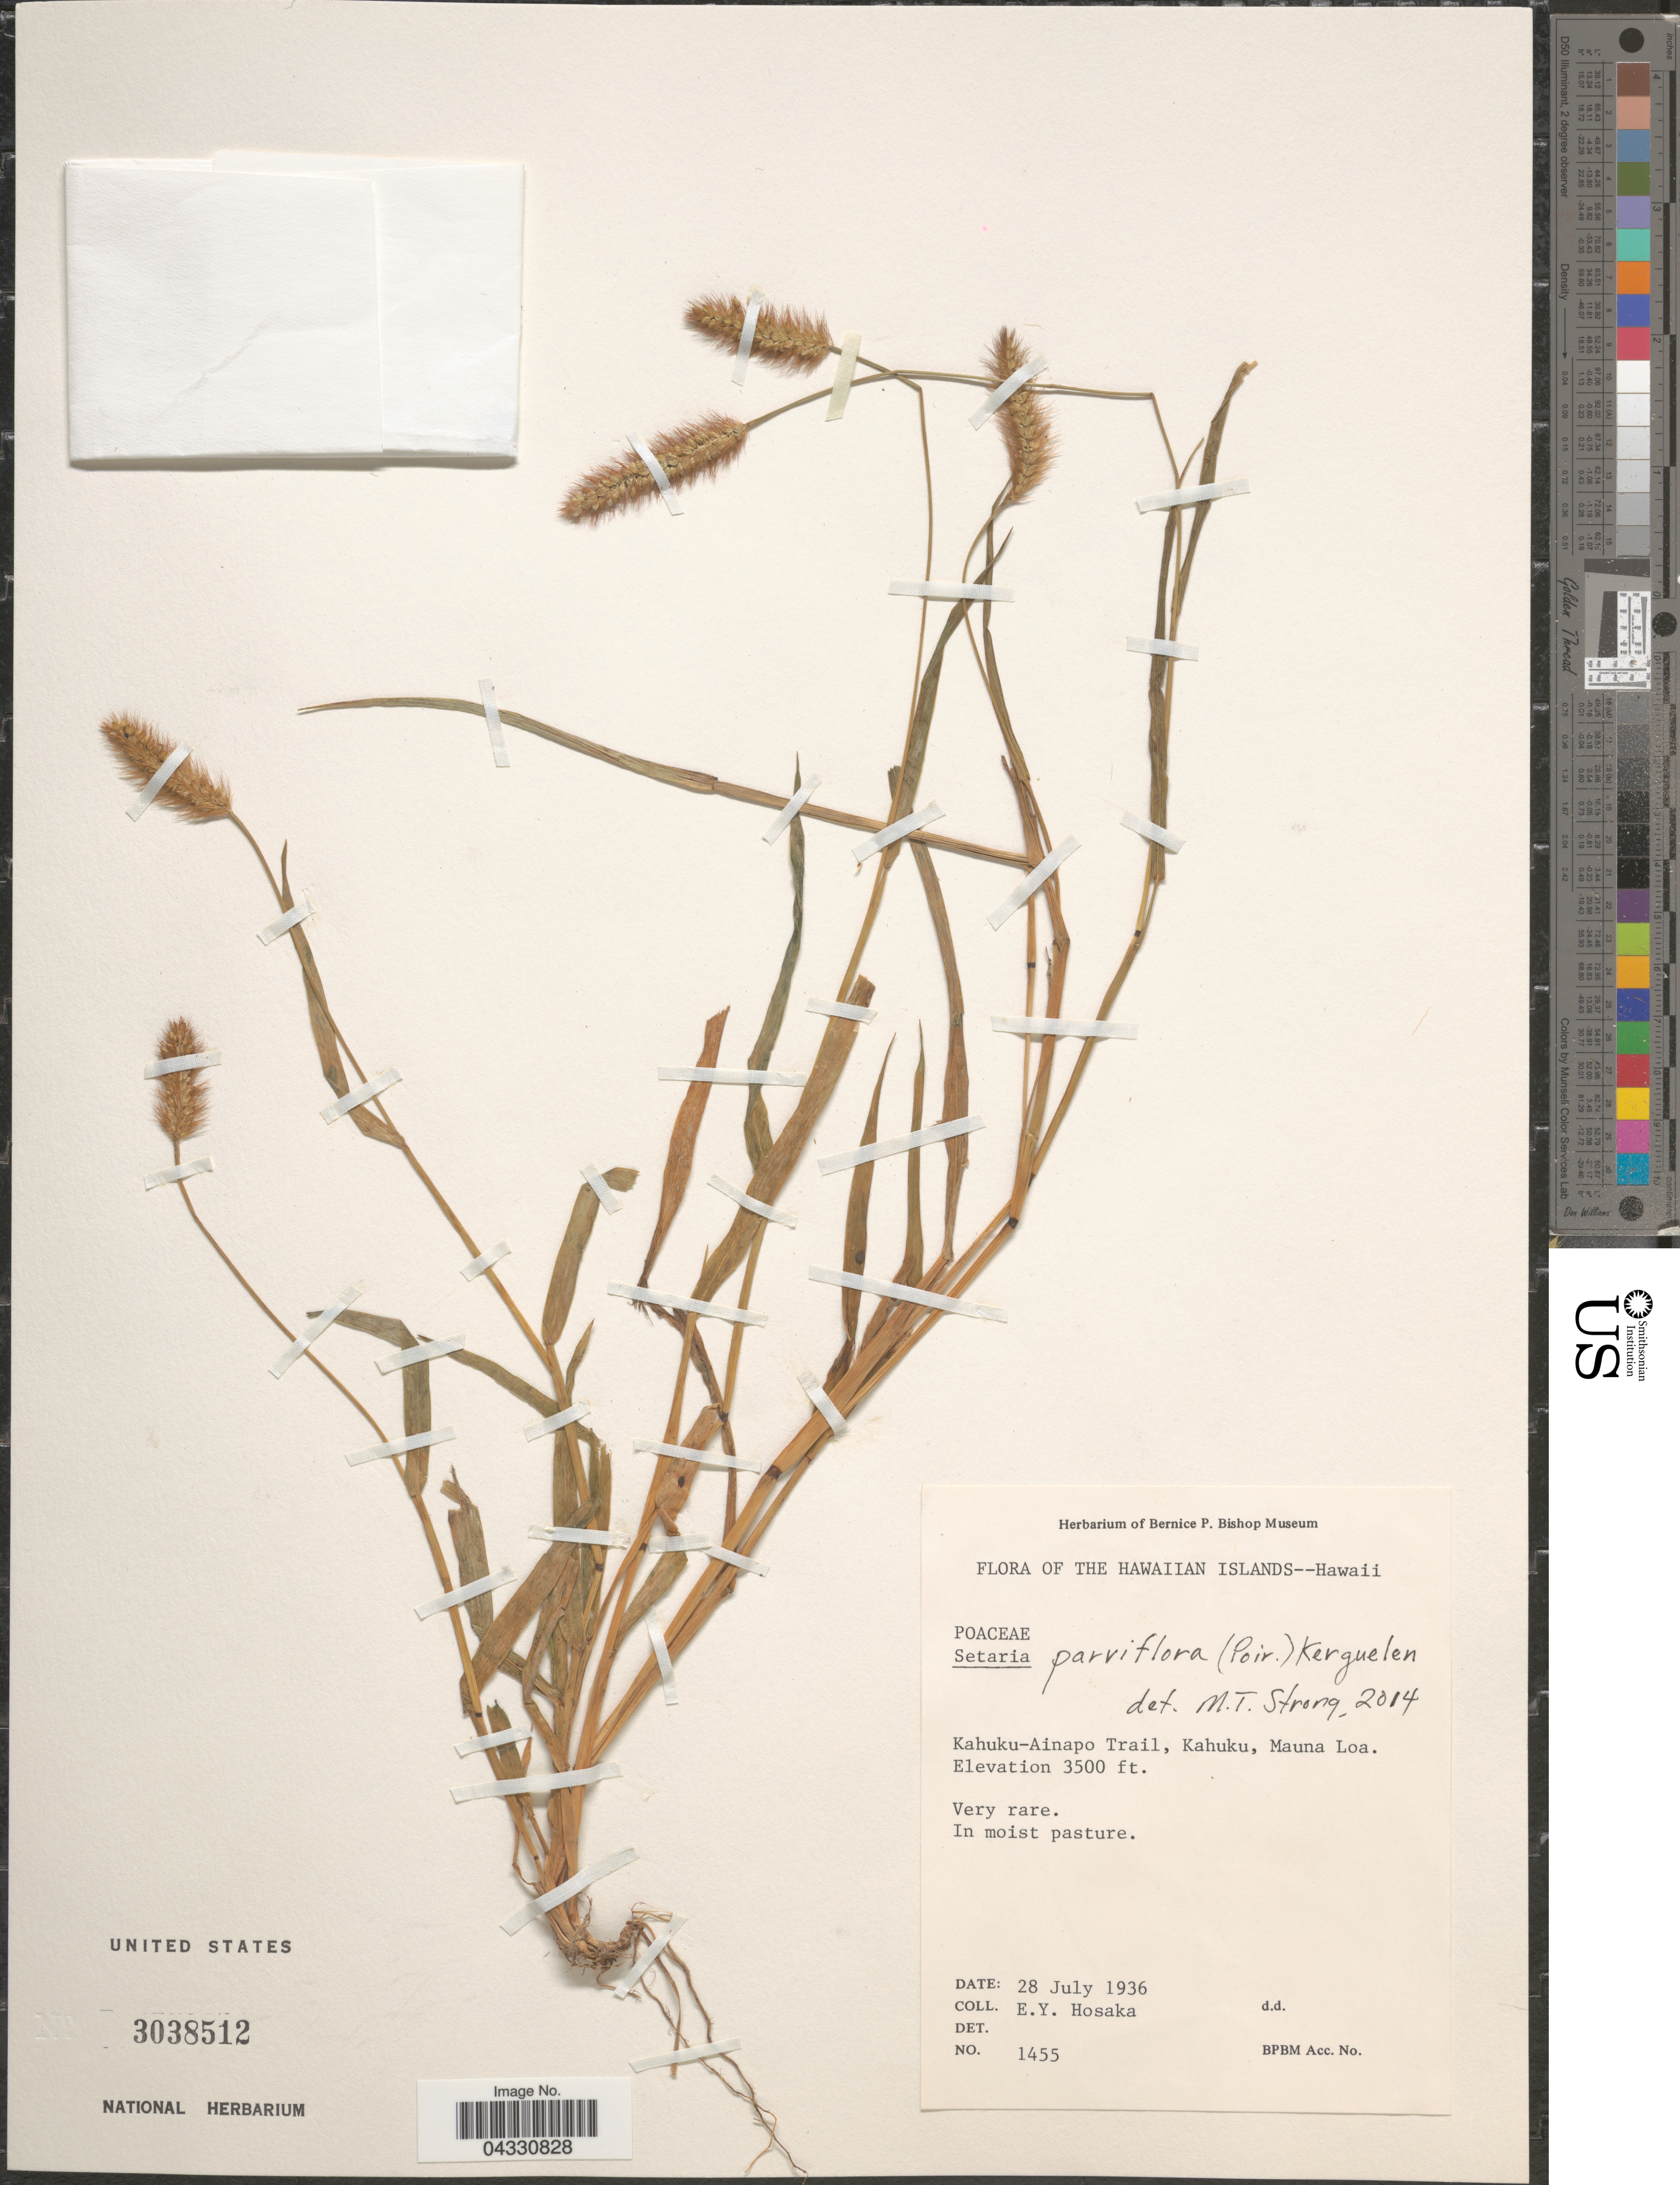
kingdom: Plantae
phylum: Tracheophyta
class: Liliopsida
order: Poales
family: Poaceae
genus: Setaria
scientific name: Setaria parviflora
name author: (Poir.) Kerguélen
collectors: E. Y. Hosaka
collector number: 1455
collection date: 1936-07-28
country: United States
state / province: Hawaii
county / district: Hawaii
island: Hawaii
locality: The Hawaiian Islands. Kahuku-Ainapo Trail, Kahuku, Mauna Loa.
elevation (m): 1067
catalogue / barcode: US 3038512